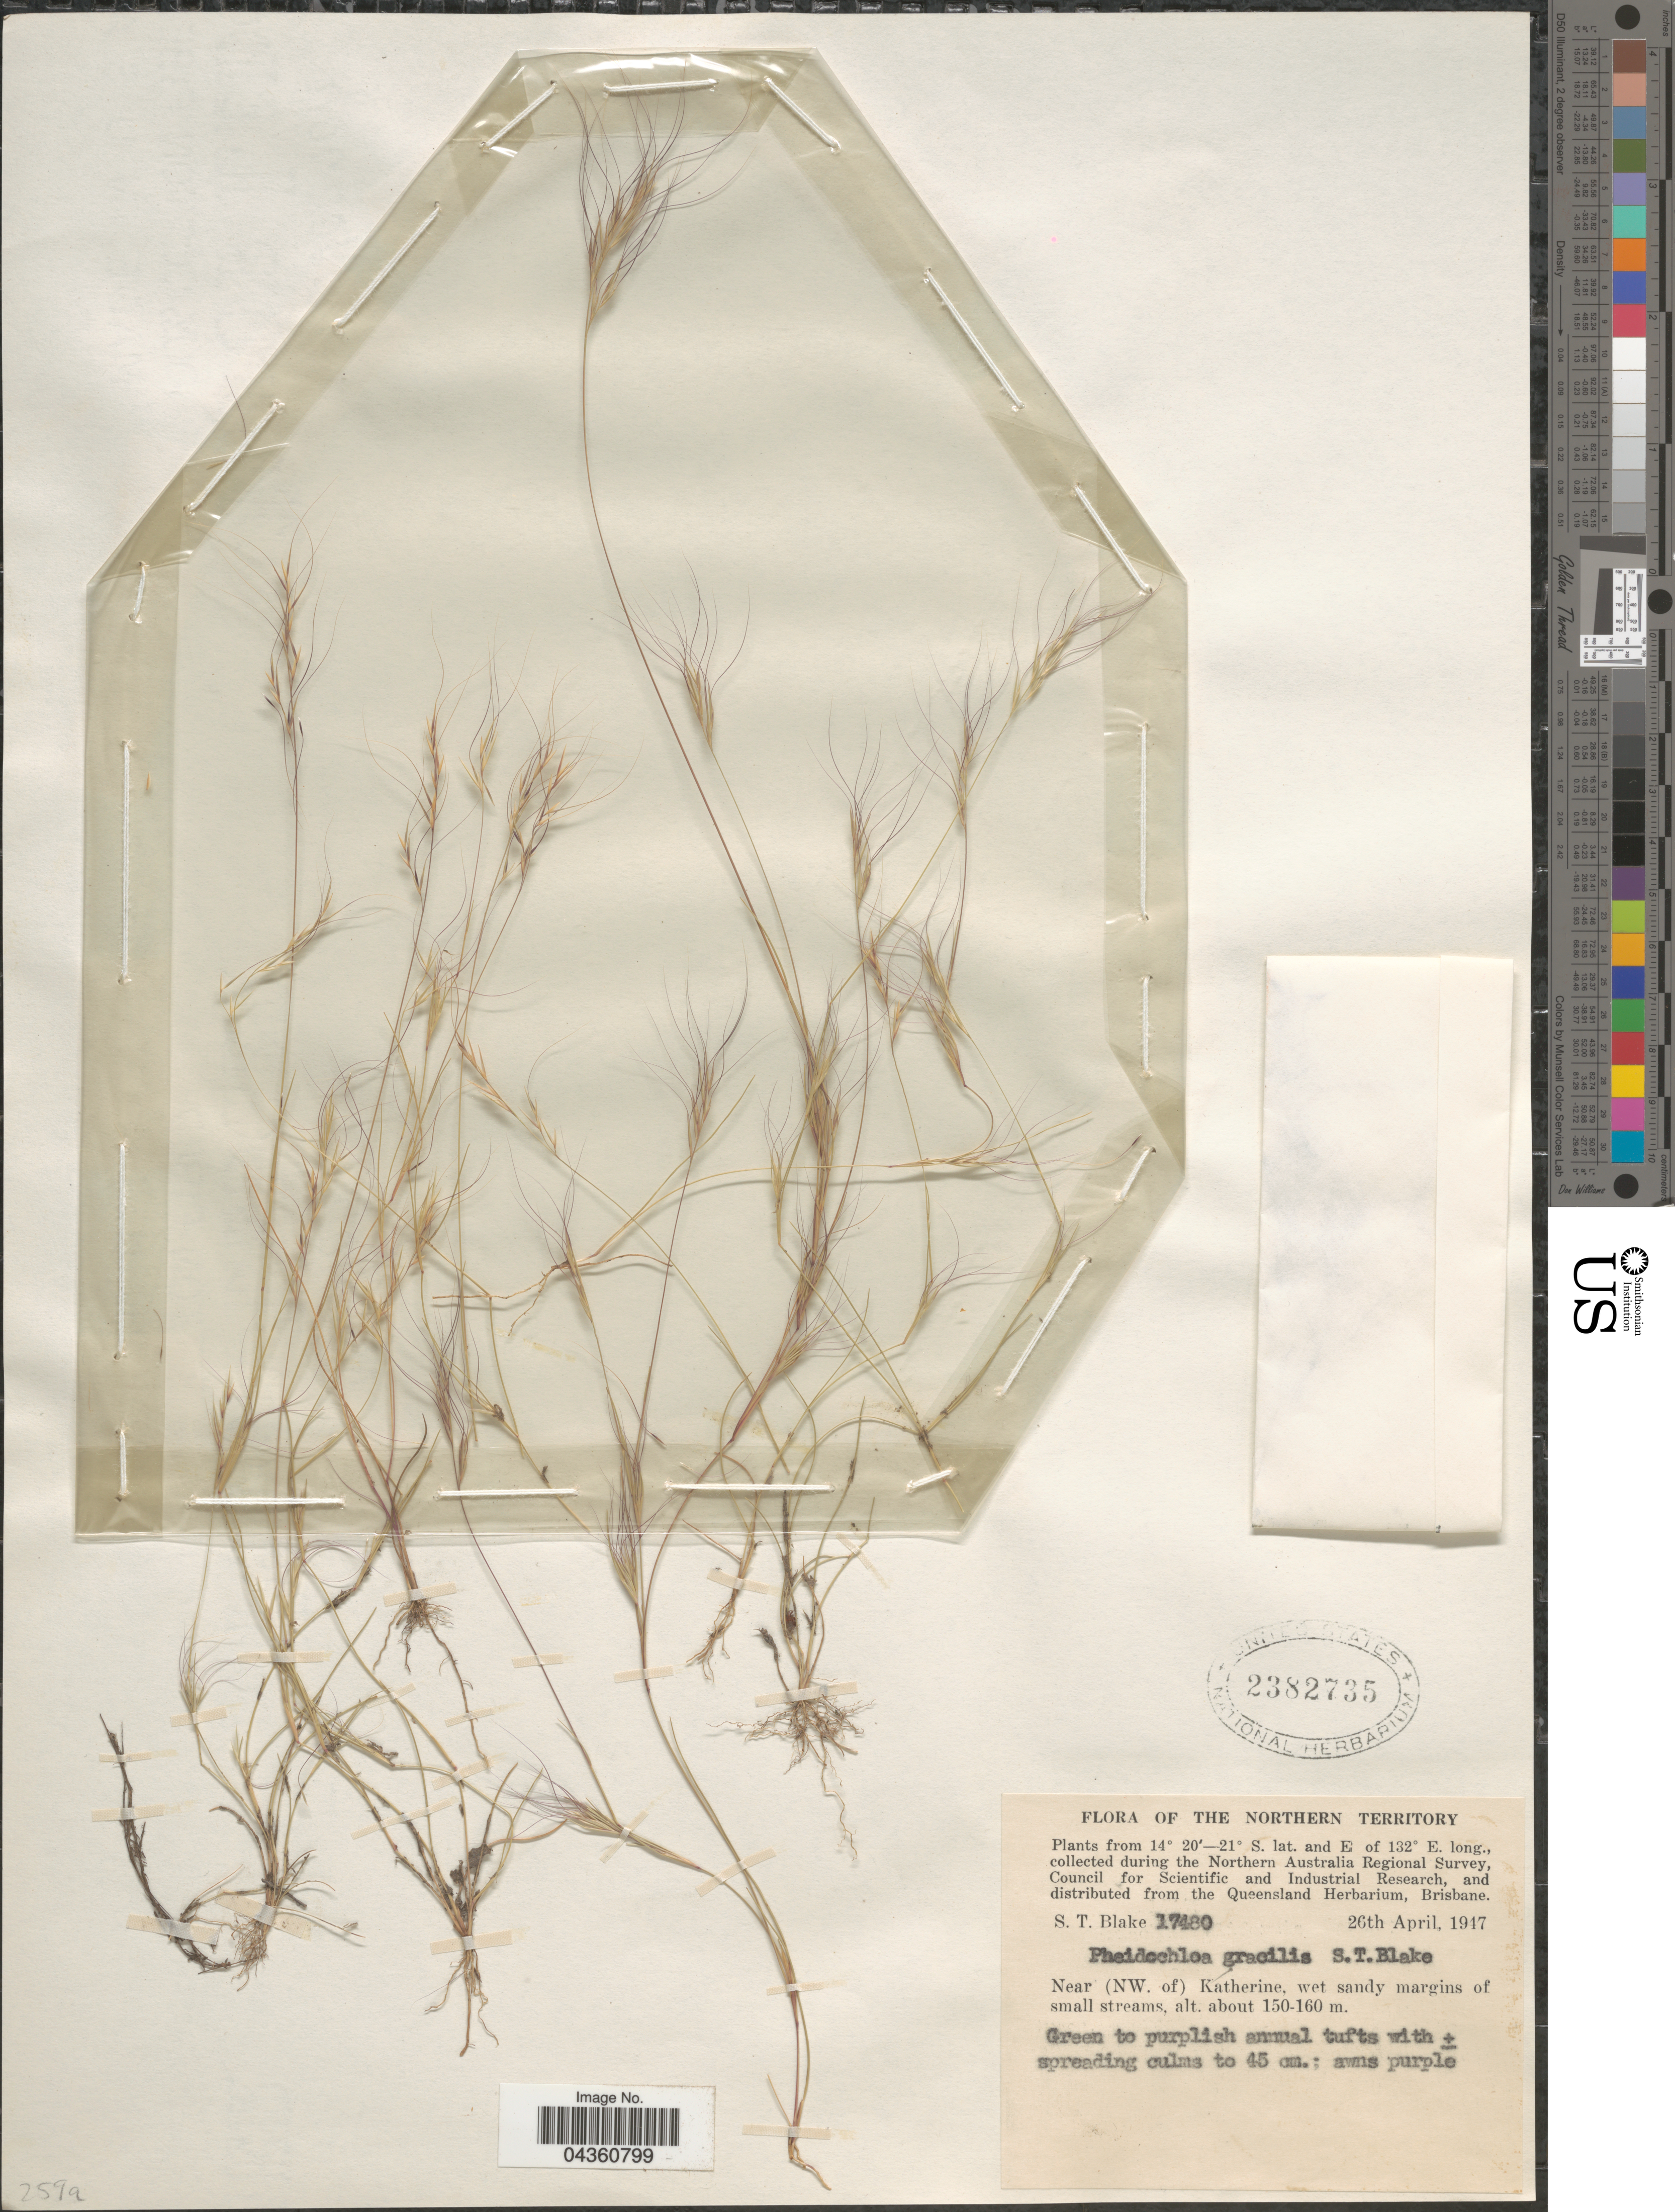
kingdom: Plantae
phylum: Tracheophyta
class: Liliopsida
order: Poales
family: Poaceae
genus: Eriachne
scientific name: Eriachne pallescens var. gracilis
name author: (Brongn.) Lazarides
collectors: S. T. Blake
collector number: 17480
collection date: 1947-04-26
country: Australia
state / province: Northern Territory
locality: The Northern Australia Regional Survey. Near (NW. of) Katherine.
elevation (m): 150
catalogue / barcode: US 2382735